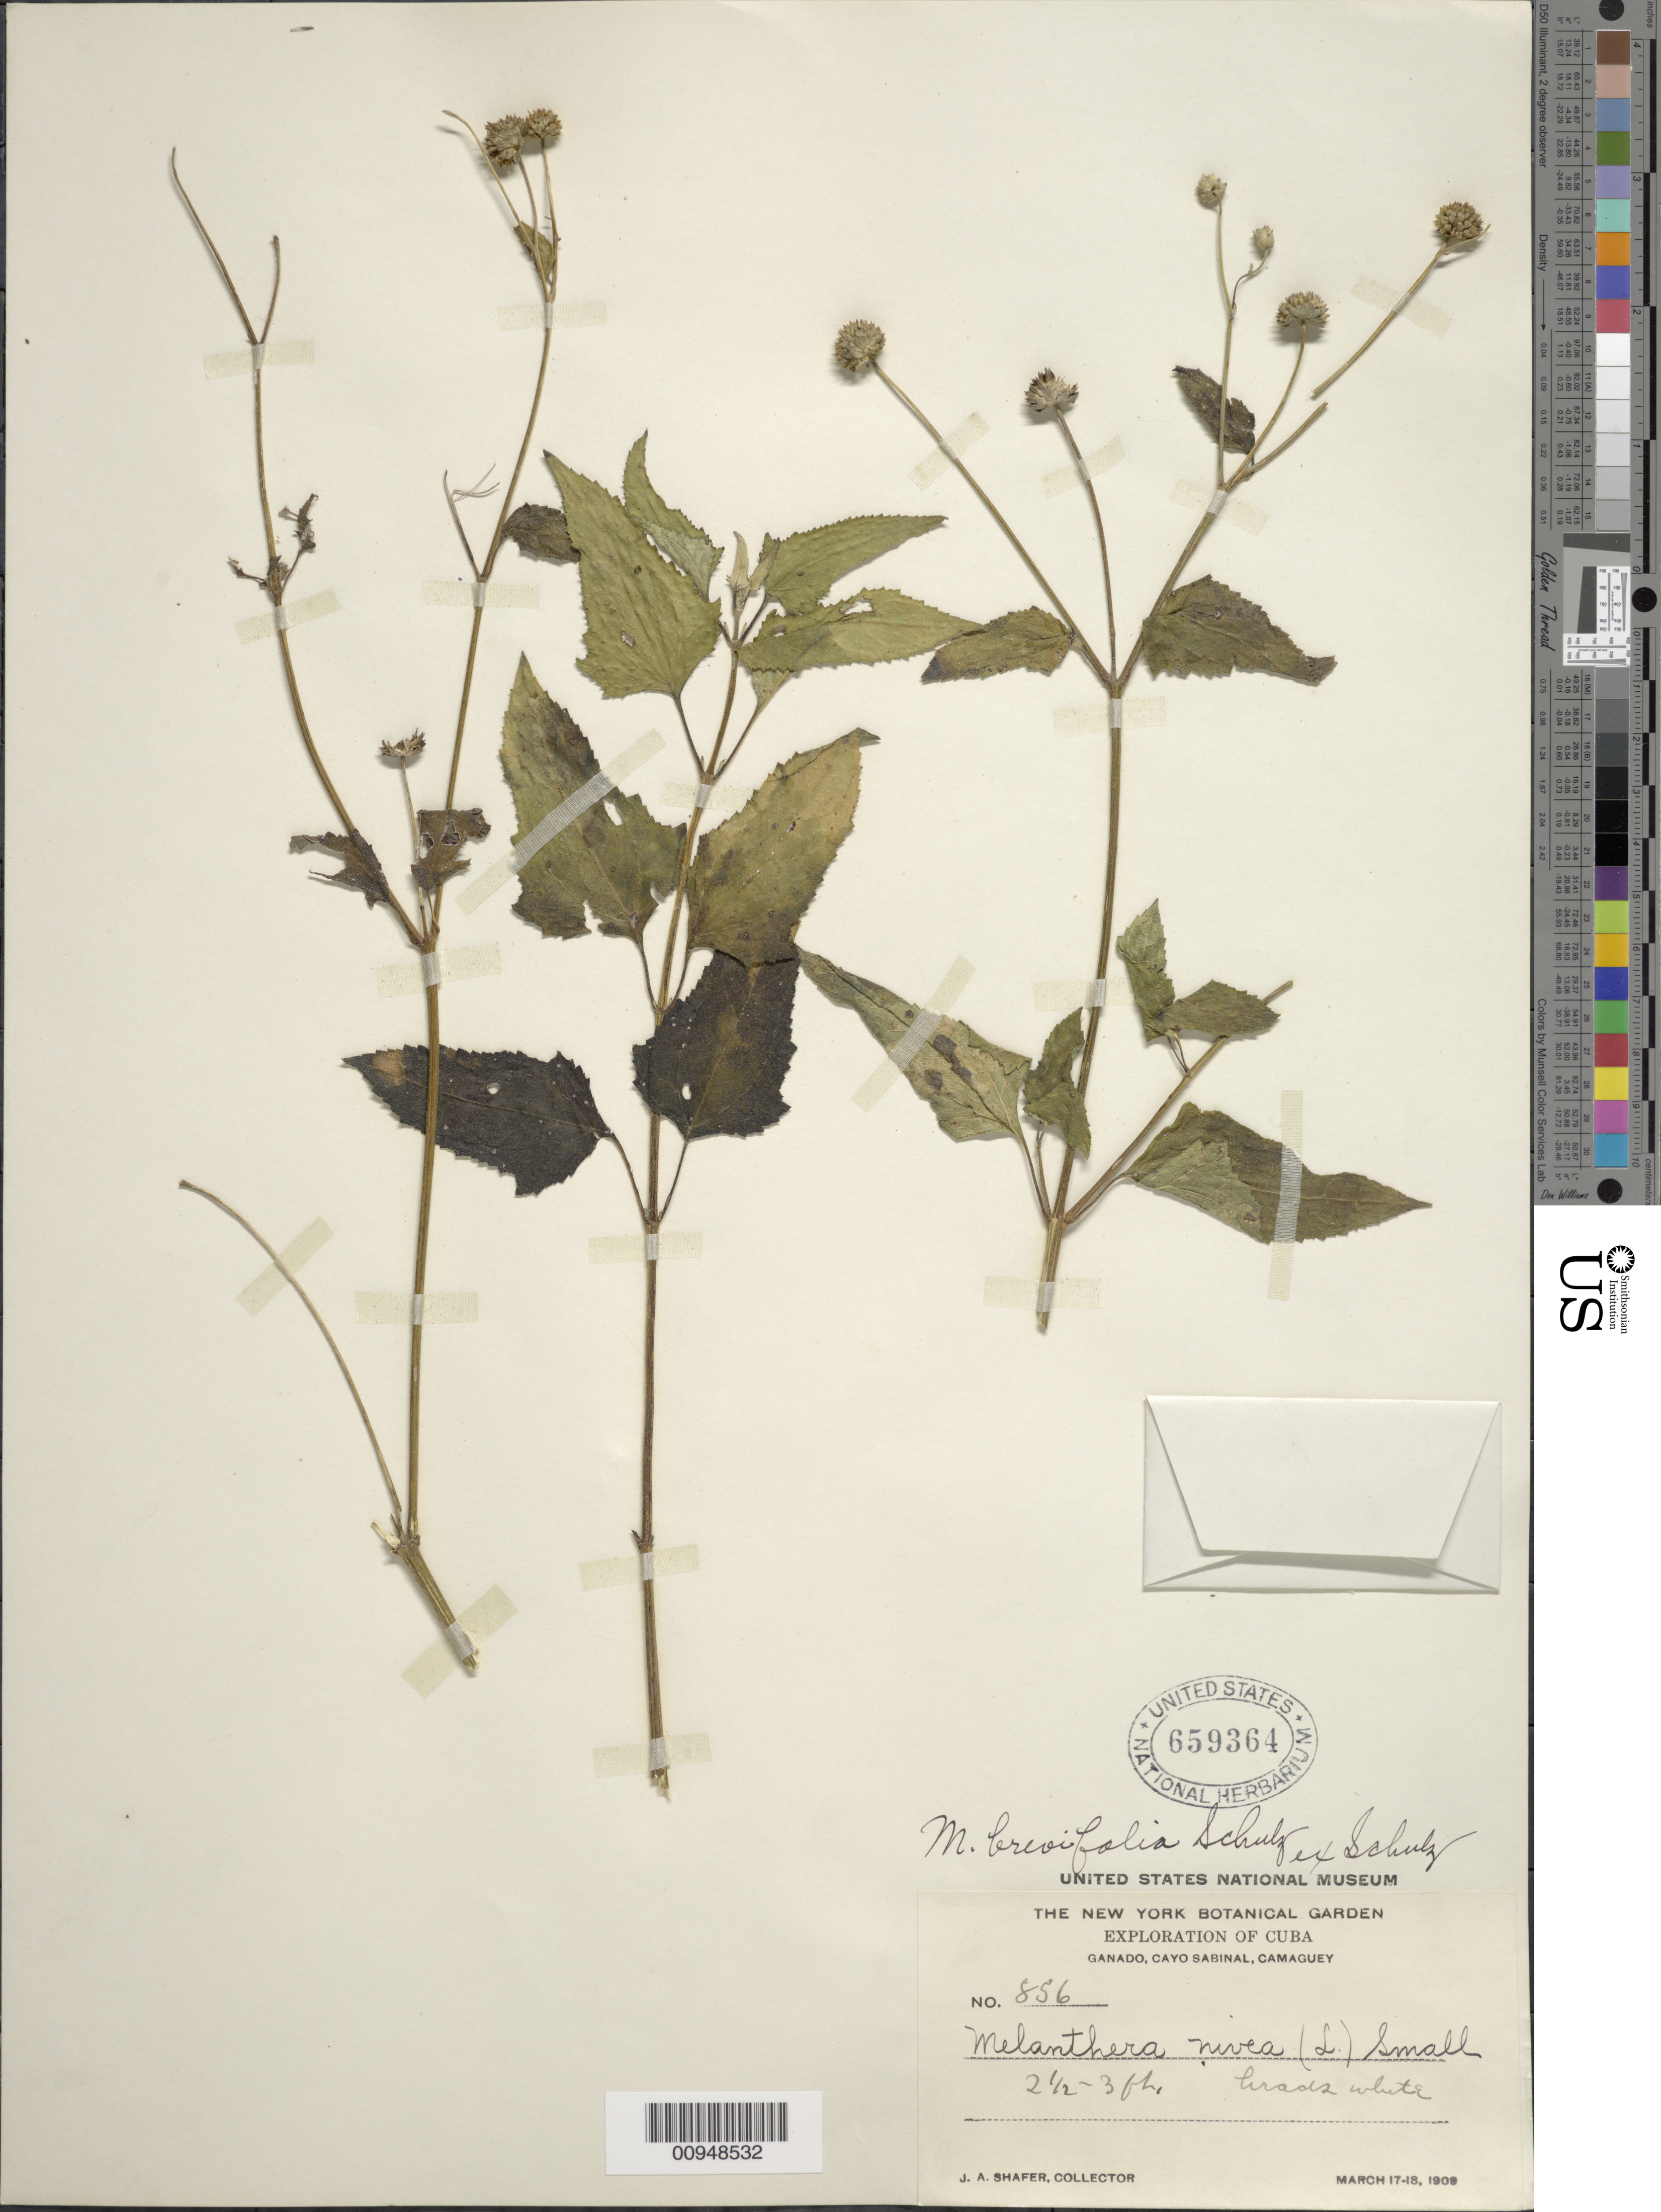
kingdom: Plantae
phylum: Tracheophyta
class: Magnoliopsida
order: Asterales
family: Asteraceae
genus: Melanthera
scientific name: Melanthera brevifolia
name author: O.E. Schulz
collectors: J. A. Shafer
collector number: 856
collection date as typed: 17 Mar 1909 to 18 Mar 1909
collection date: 1909-03-17/1909-03-18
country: Cuba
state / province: Camagüey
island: Cuba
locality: Ganado, Cayo Sabinal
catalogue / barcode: US 659364